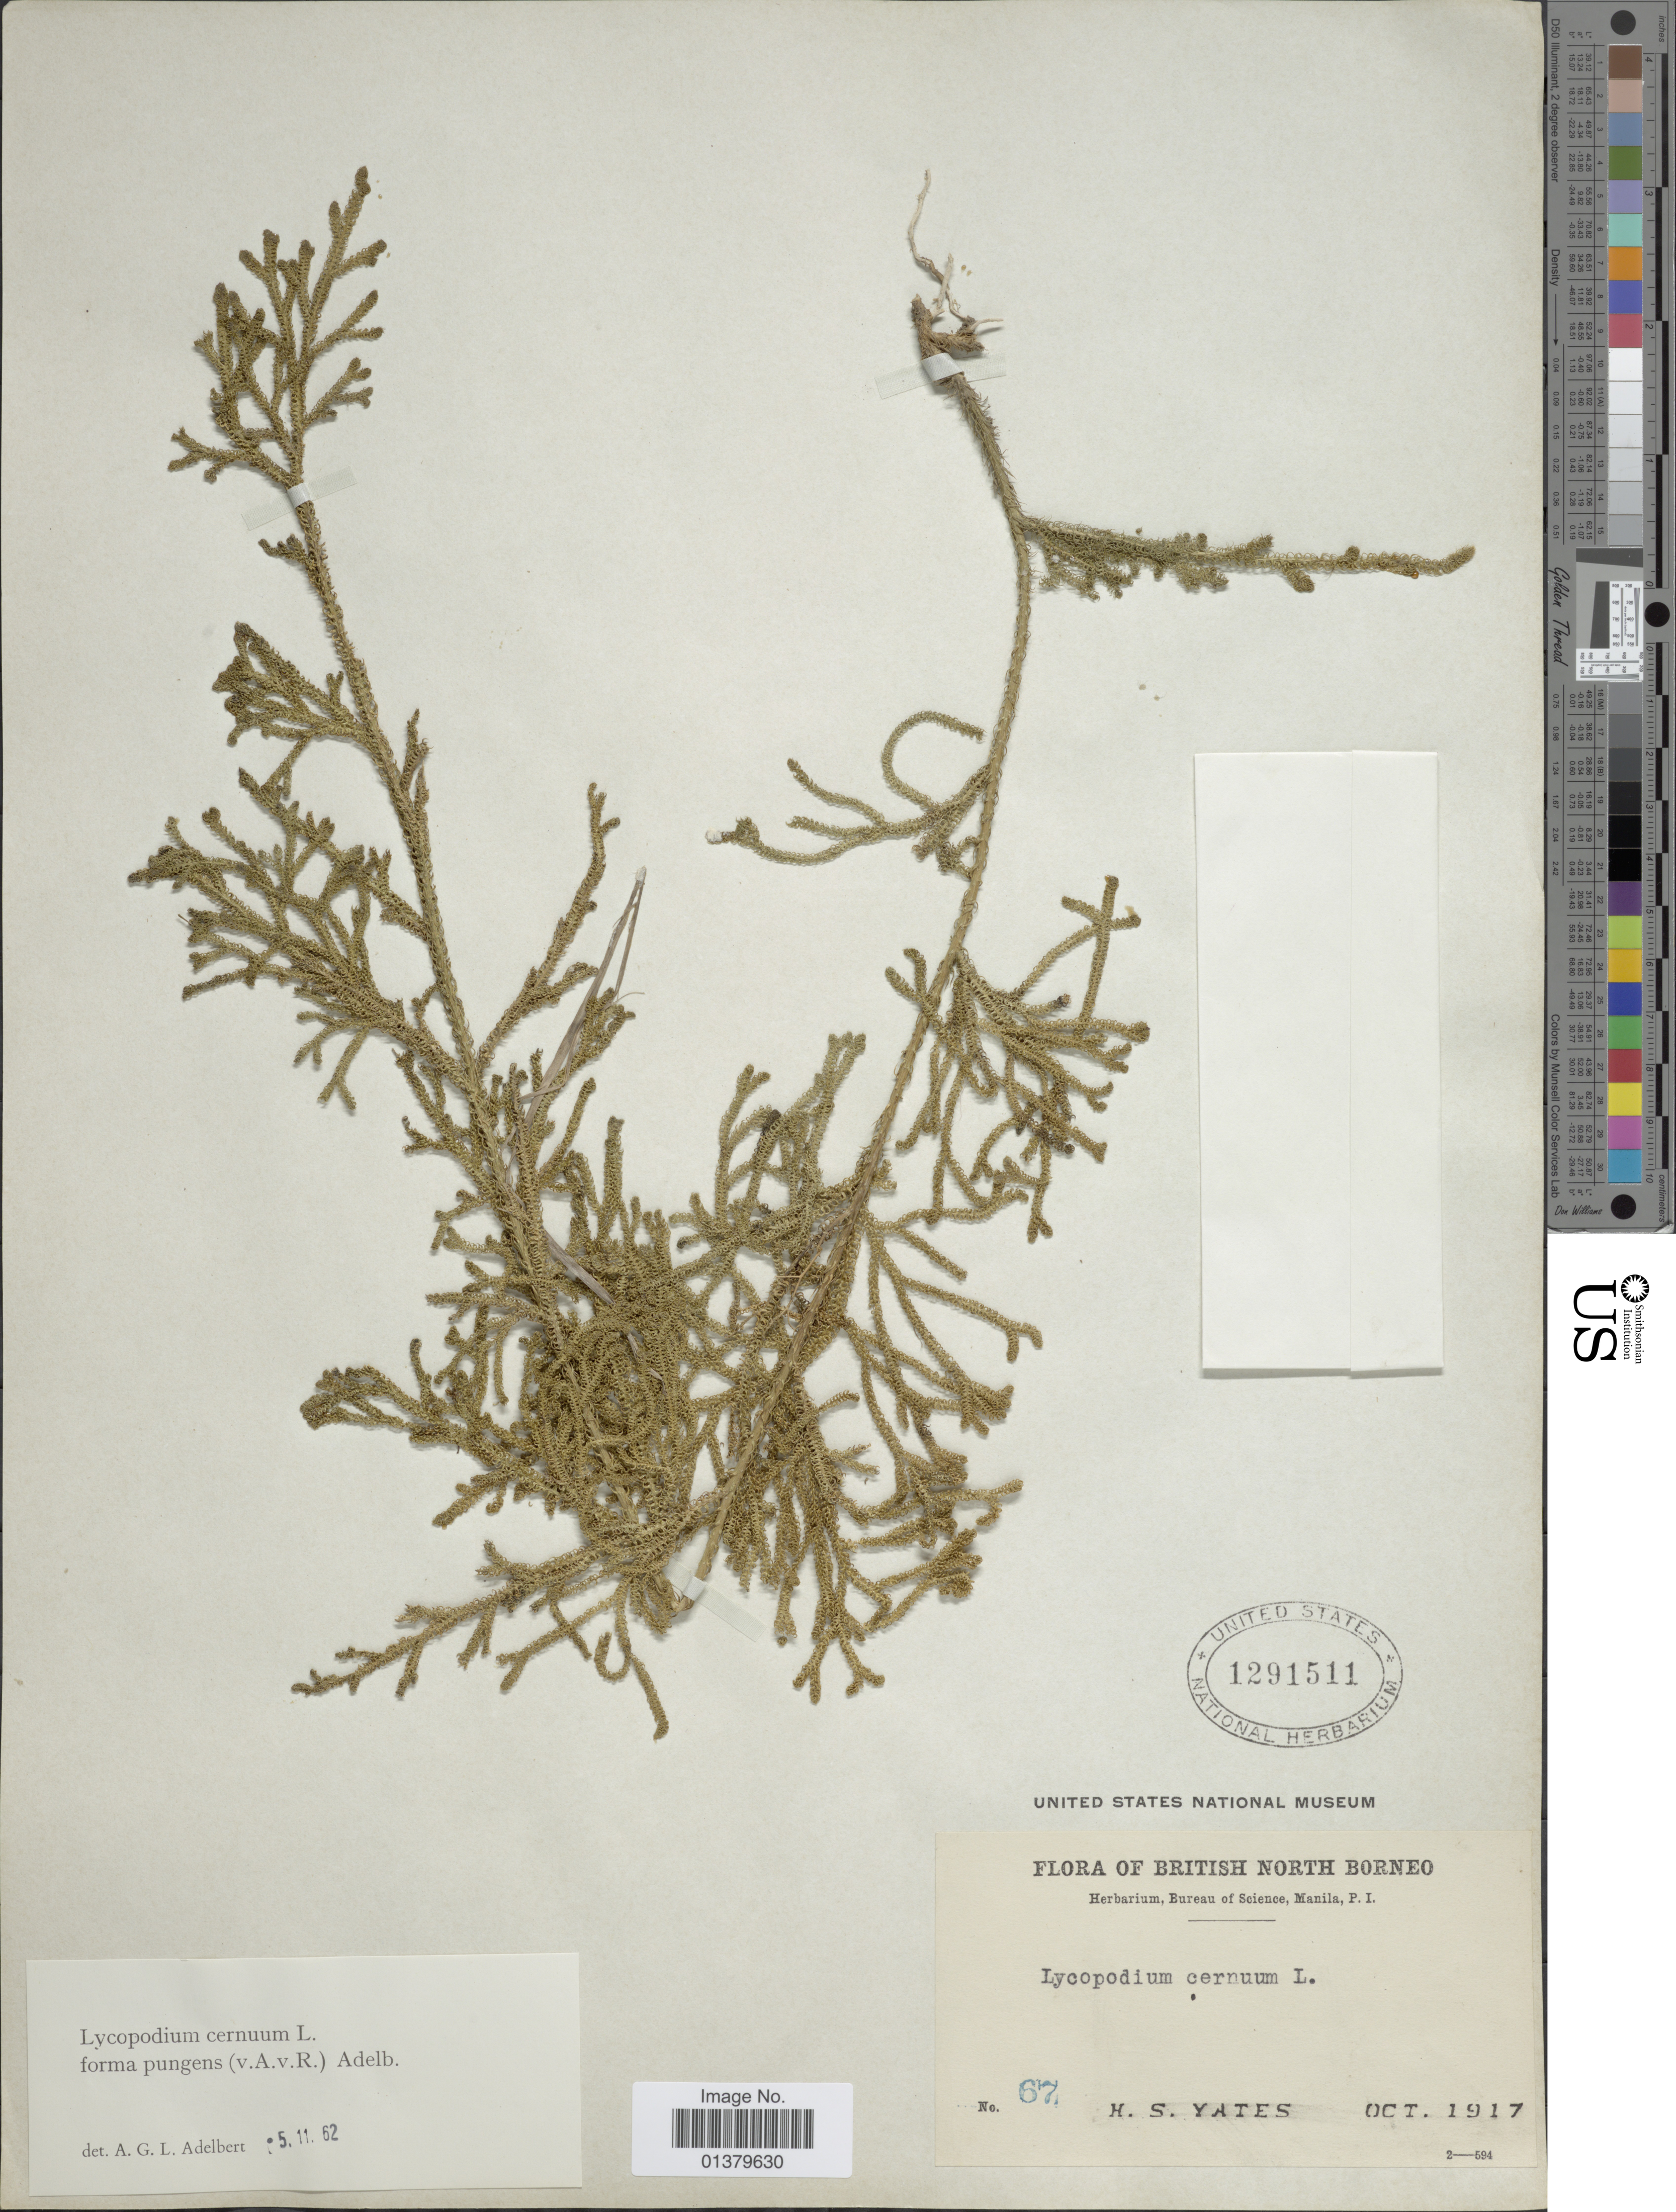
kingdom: Plantae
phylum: Tracheophyta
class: Lycopodiopsida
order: Lycopodiales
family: Lycopodiaceae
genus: Palhinhaea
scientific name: Palhinhaea cernua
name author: (L.) Vasc. & Franco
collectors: H. S. Yates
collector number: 67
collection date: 1917-10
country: Malaysia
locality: British North Borneo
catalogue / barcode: US 1291511